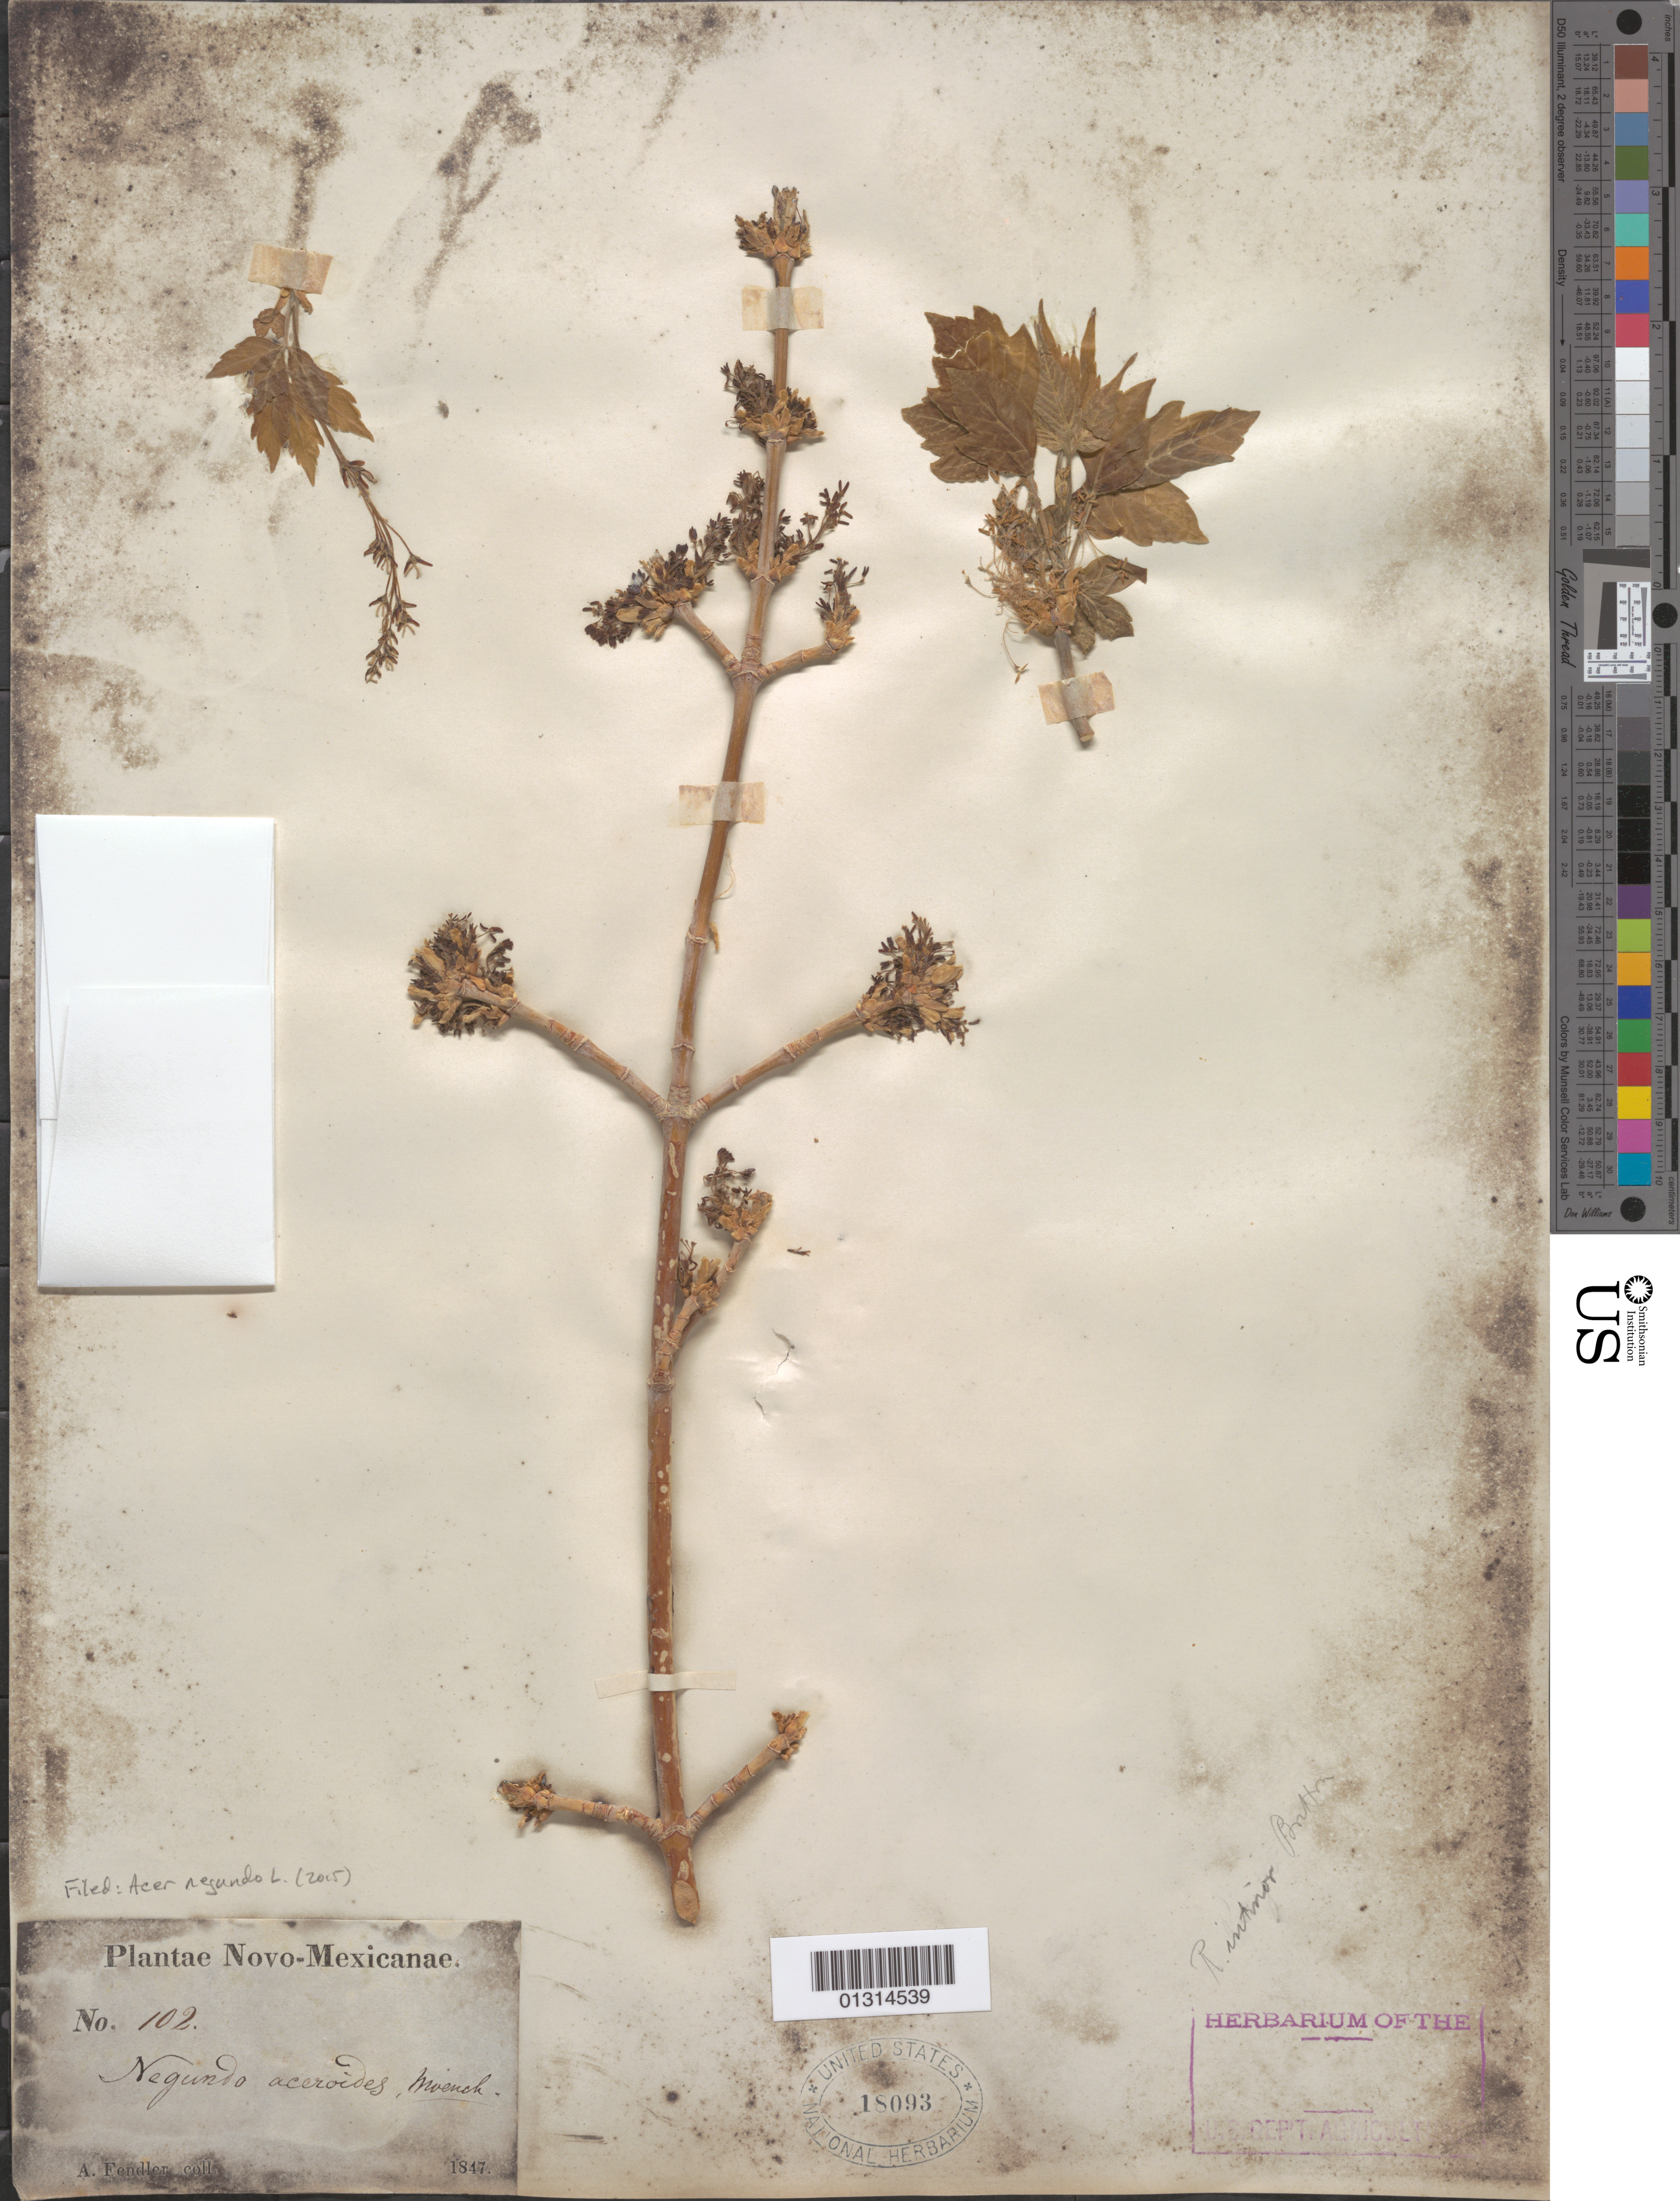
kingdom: Plantae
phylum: Tracheophyta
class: Magnoliopsida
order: Sapindales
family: Sapindaceae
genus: Acer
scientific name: Acer negundo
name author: L.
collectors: A. Fendler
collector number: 102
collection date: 1847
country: United States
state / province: New Mexico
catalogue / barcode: US 18093